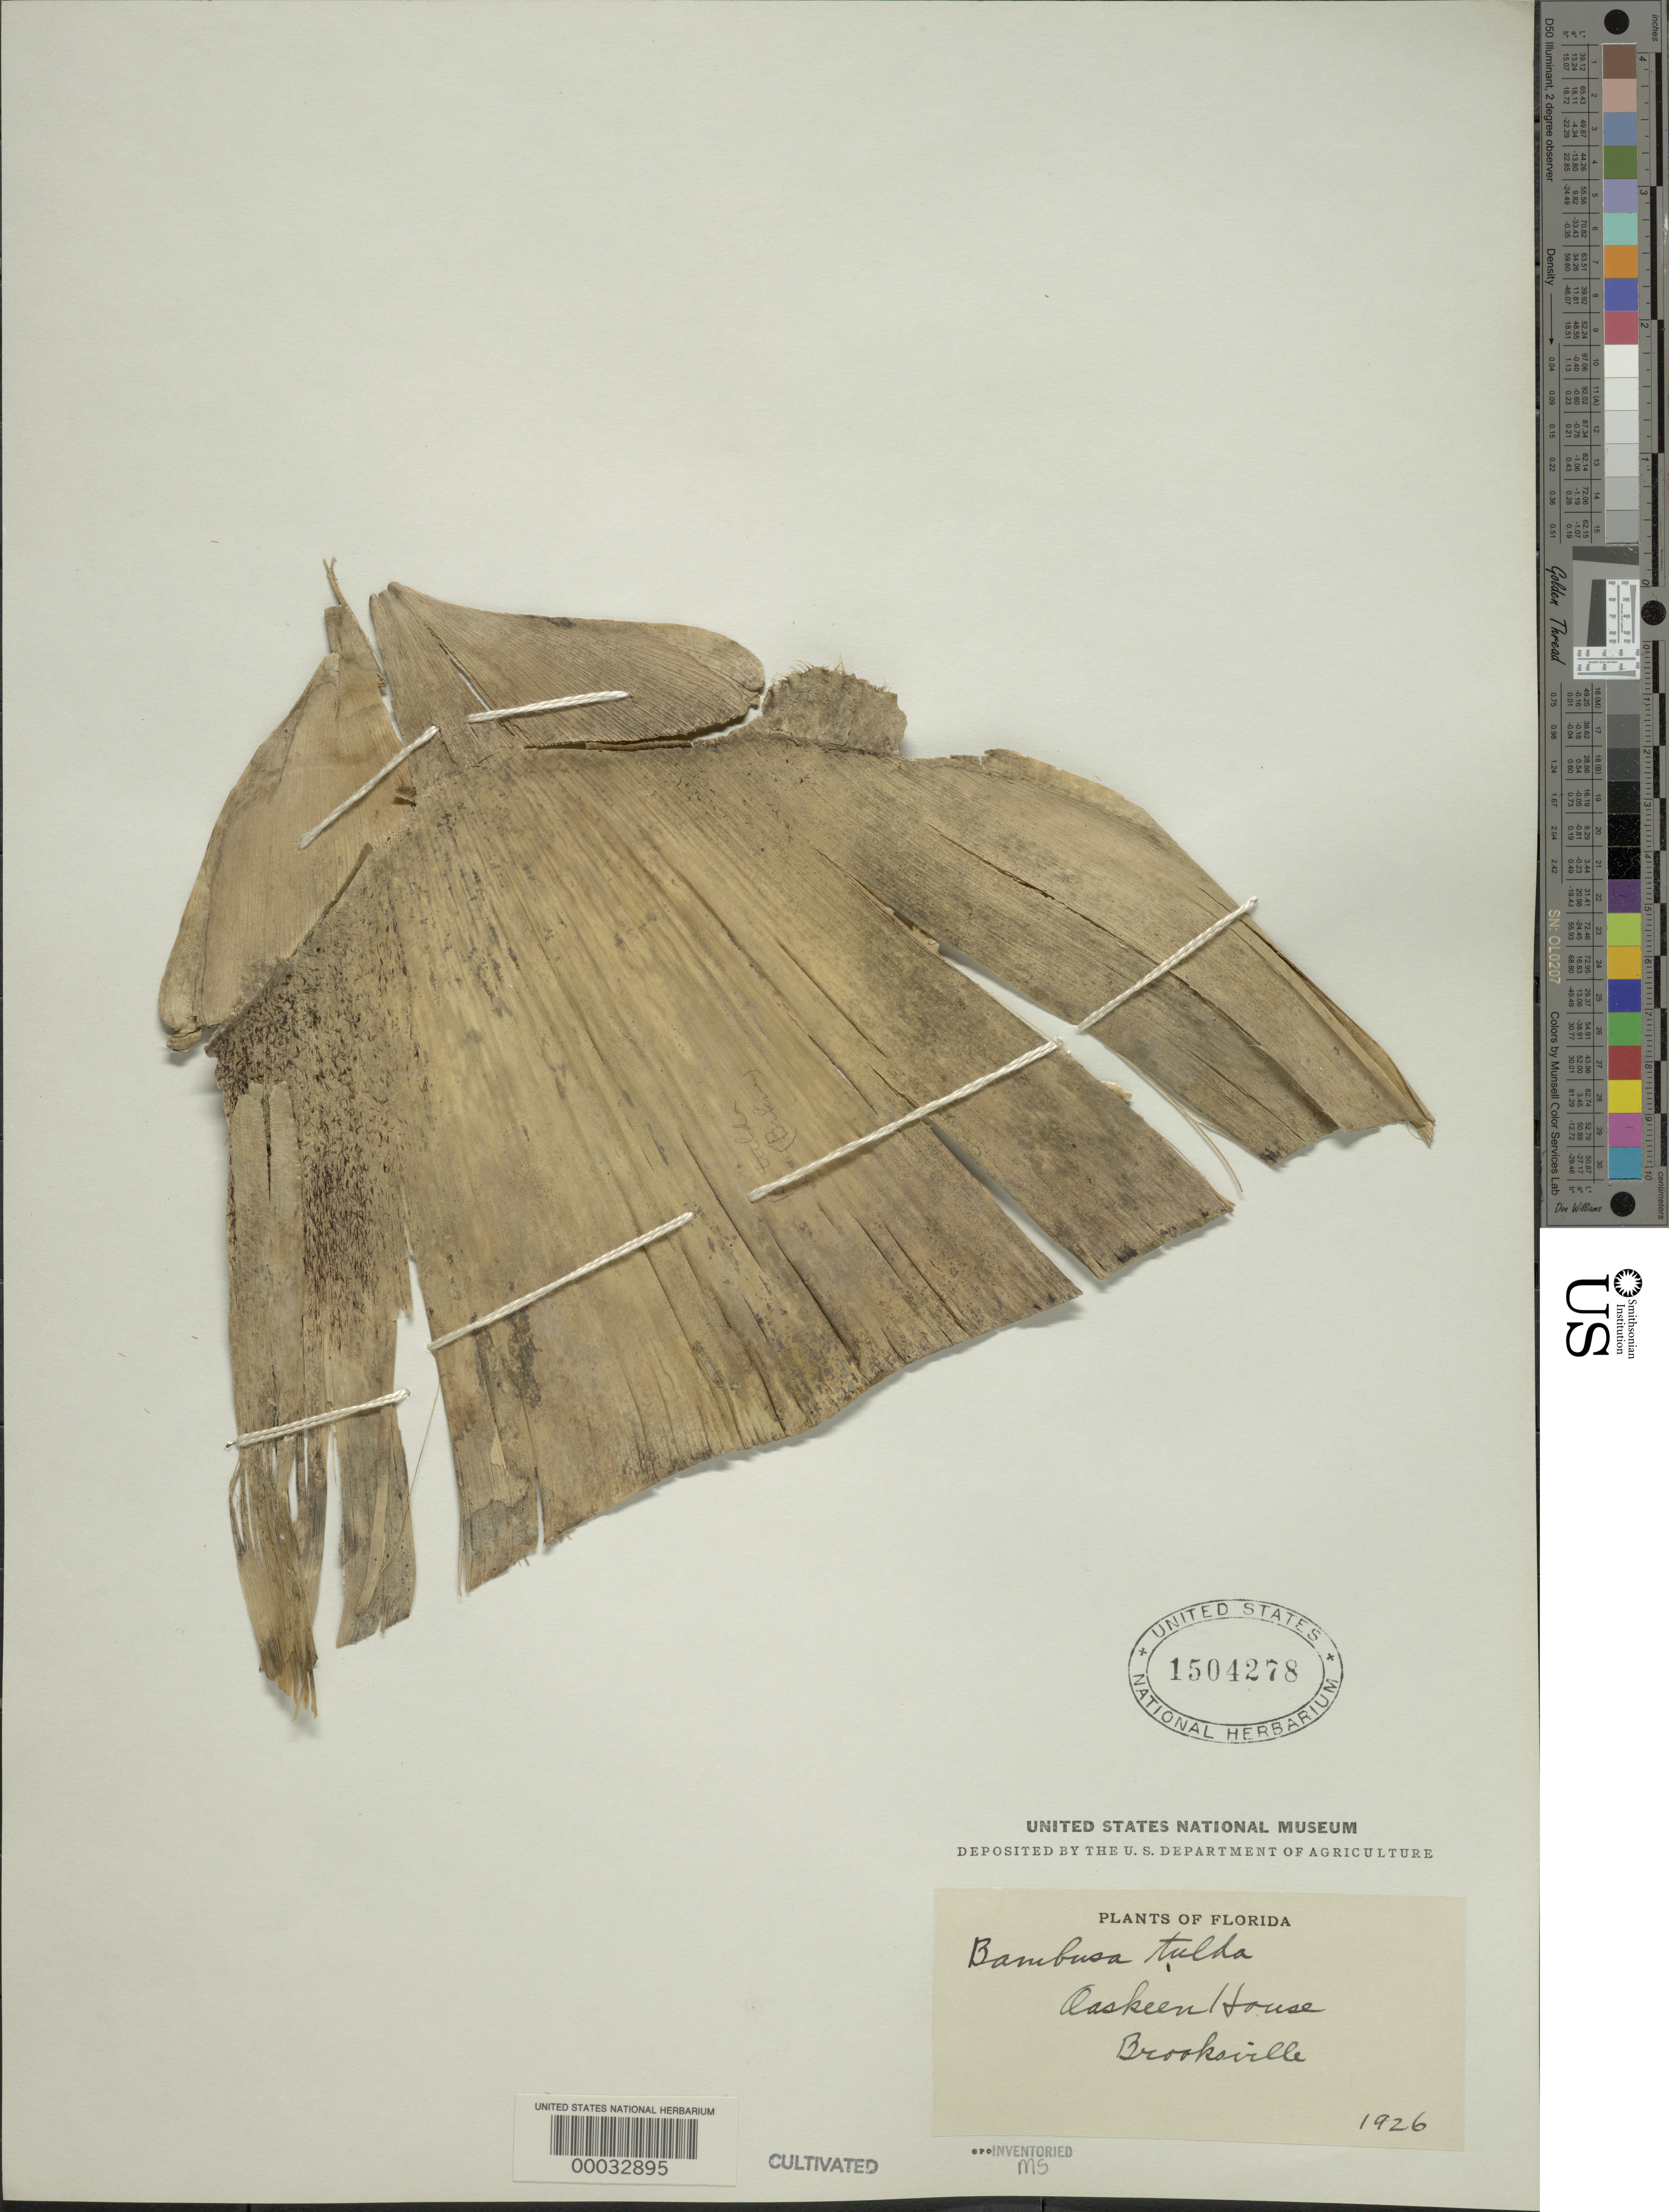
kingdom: Plantae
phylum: Tracheophyta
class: Liliopsida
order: Poales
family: Poaceae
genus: Bambusa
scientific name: Bambusa tulda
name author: Roxb.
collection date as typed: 1926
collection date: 1926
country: United States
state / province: Florida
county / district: Hernando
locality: Oaskeen house-brooksville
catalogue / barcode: US 1504278